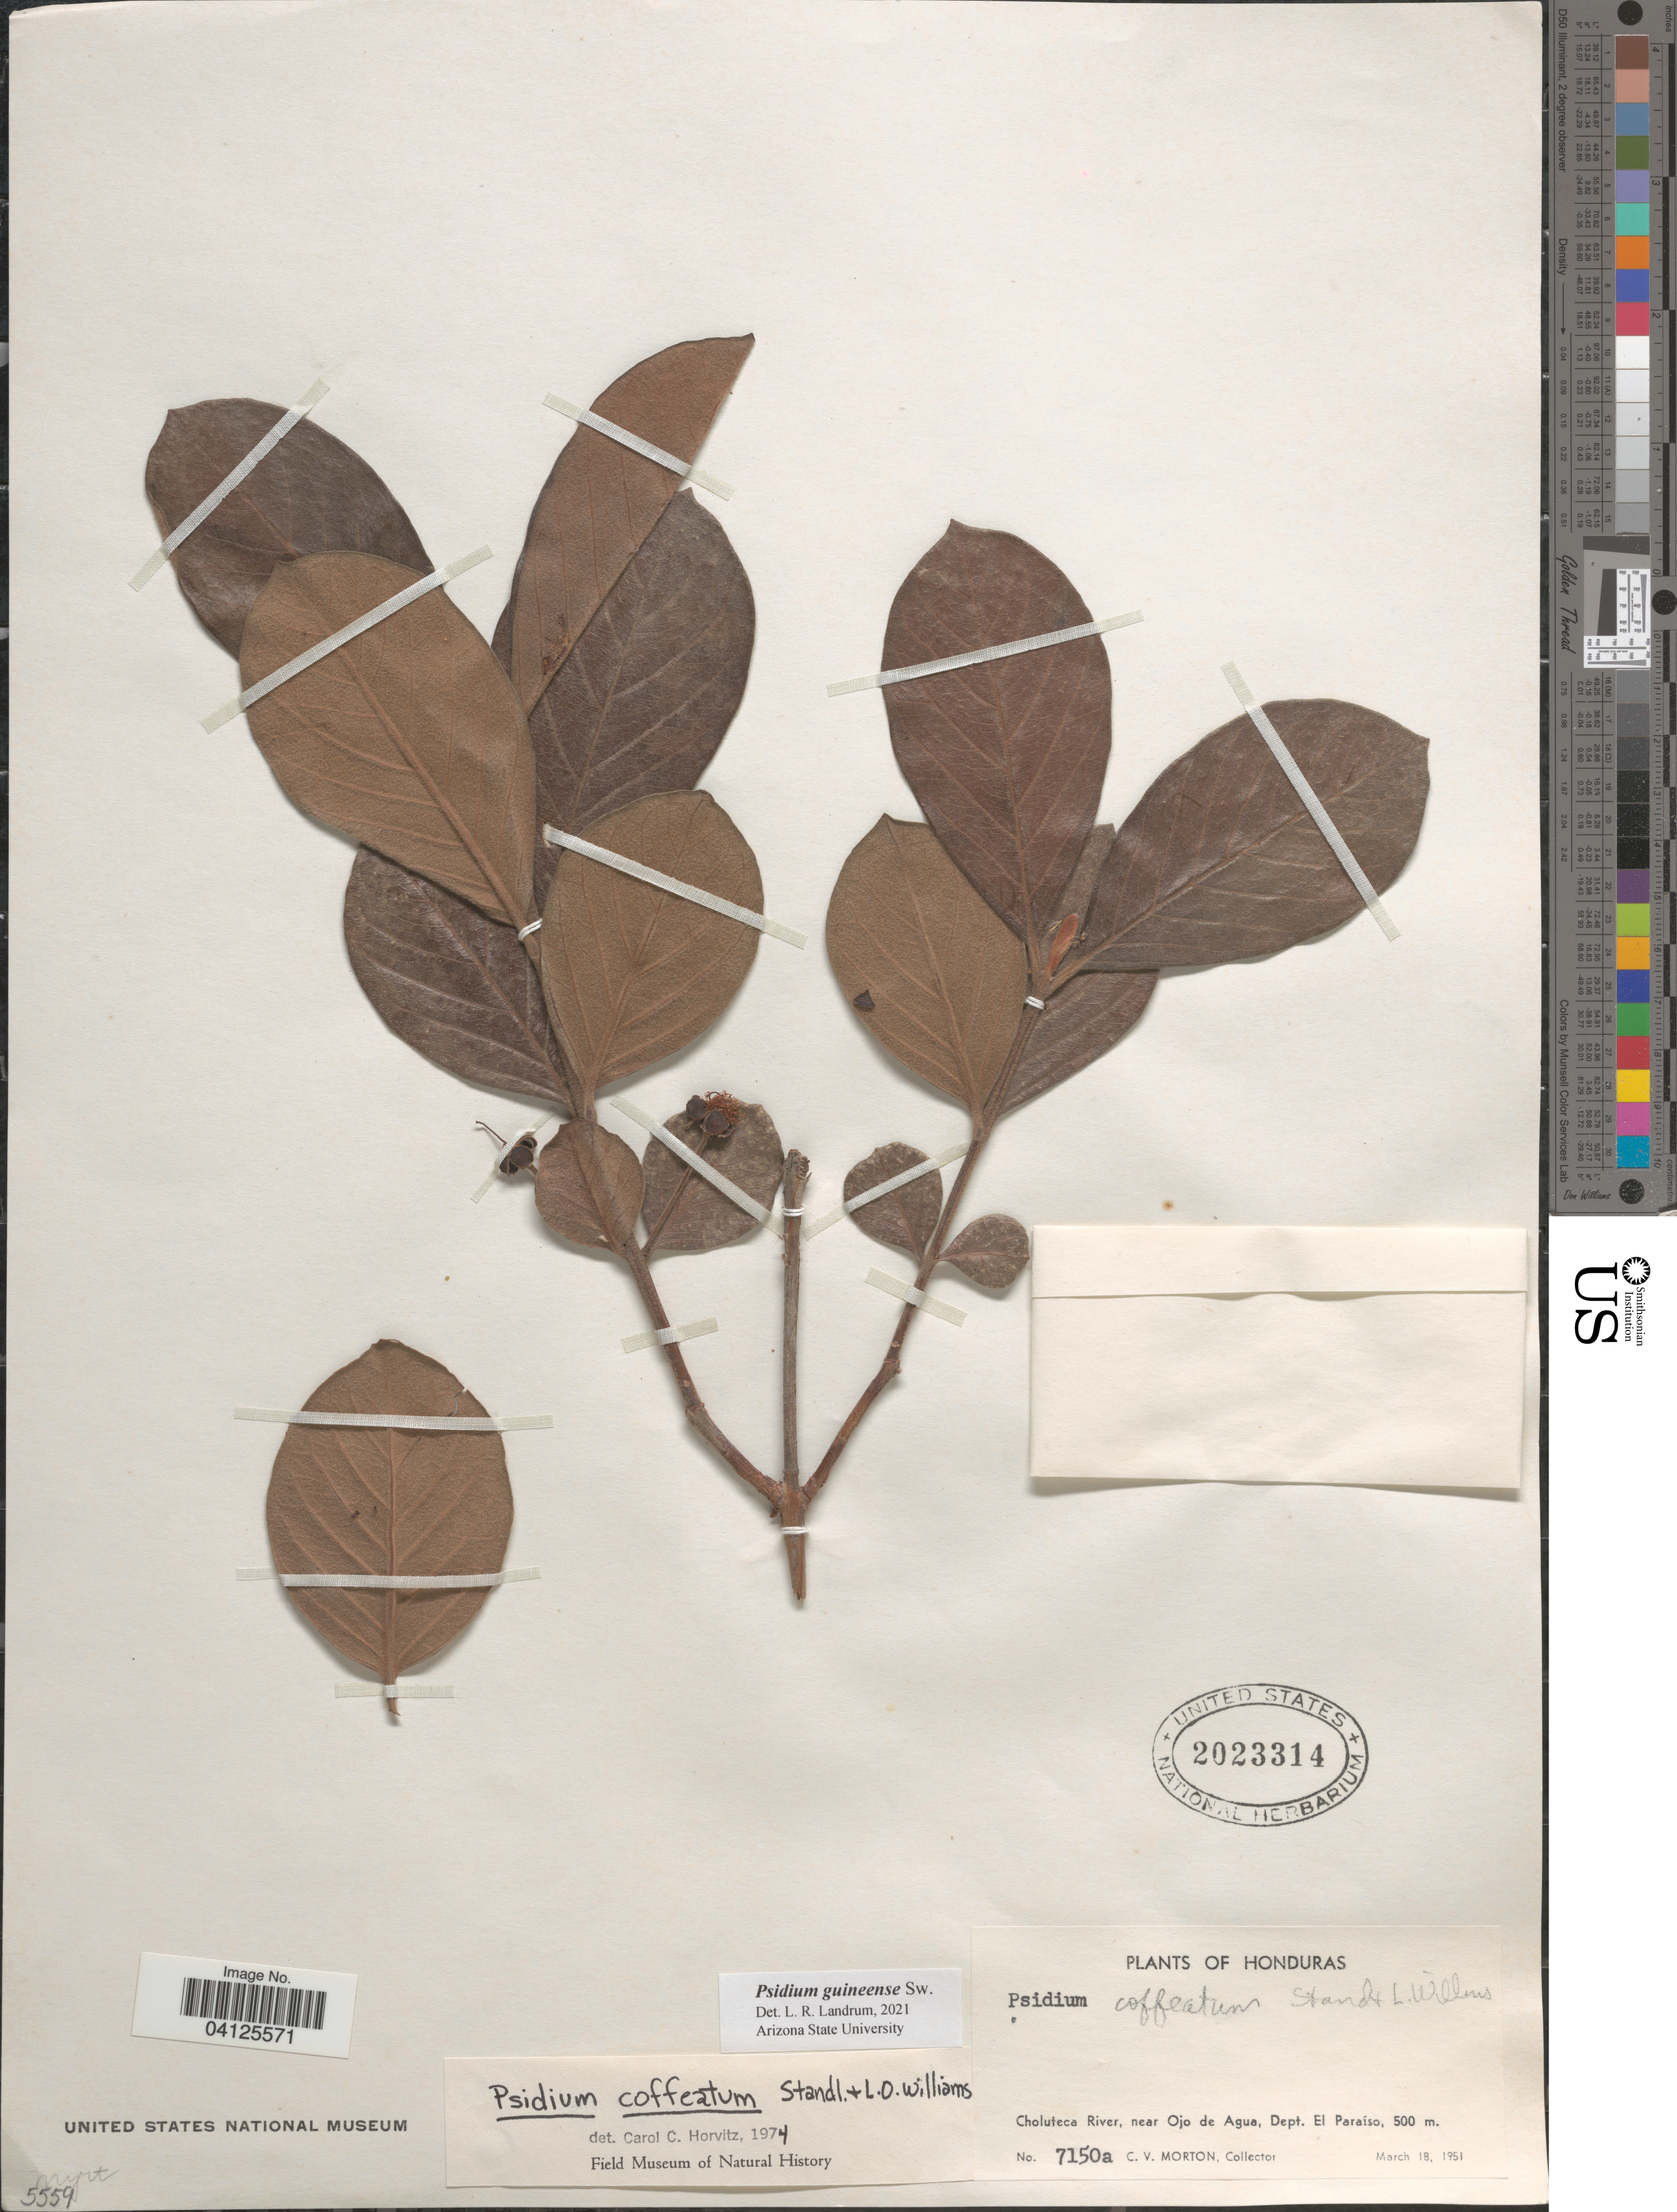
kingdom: Plantae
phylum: Tracheophyta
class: Magnoliopsida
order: Myrtales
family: Myrtaceae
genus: Psidium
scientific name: Psidium guineense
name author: Sw.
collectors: C. V. Morton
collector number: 7150a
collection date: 1951-03-18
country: Honduras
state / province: El Paraiso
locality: Choluteca river, near Ojo de Agua, Dept. El Paraíso.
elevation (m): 500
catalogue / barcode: US 2023314